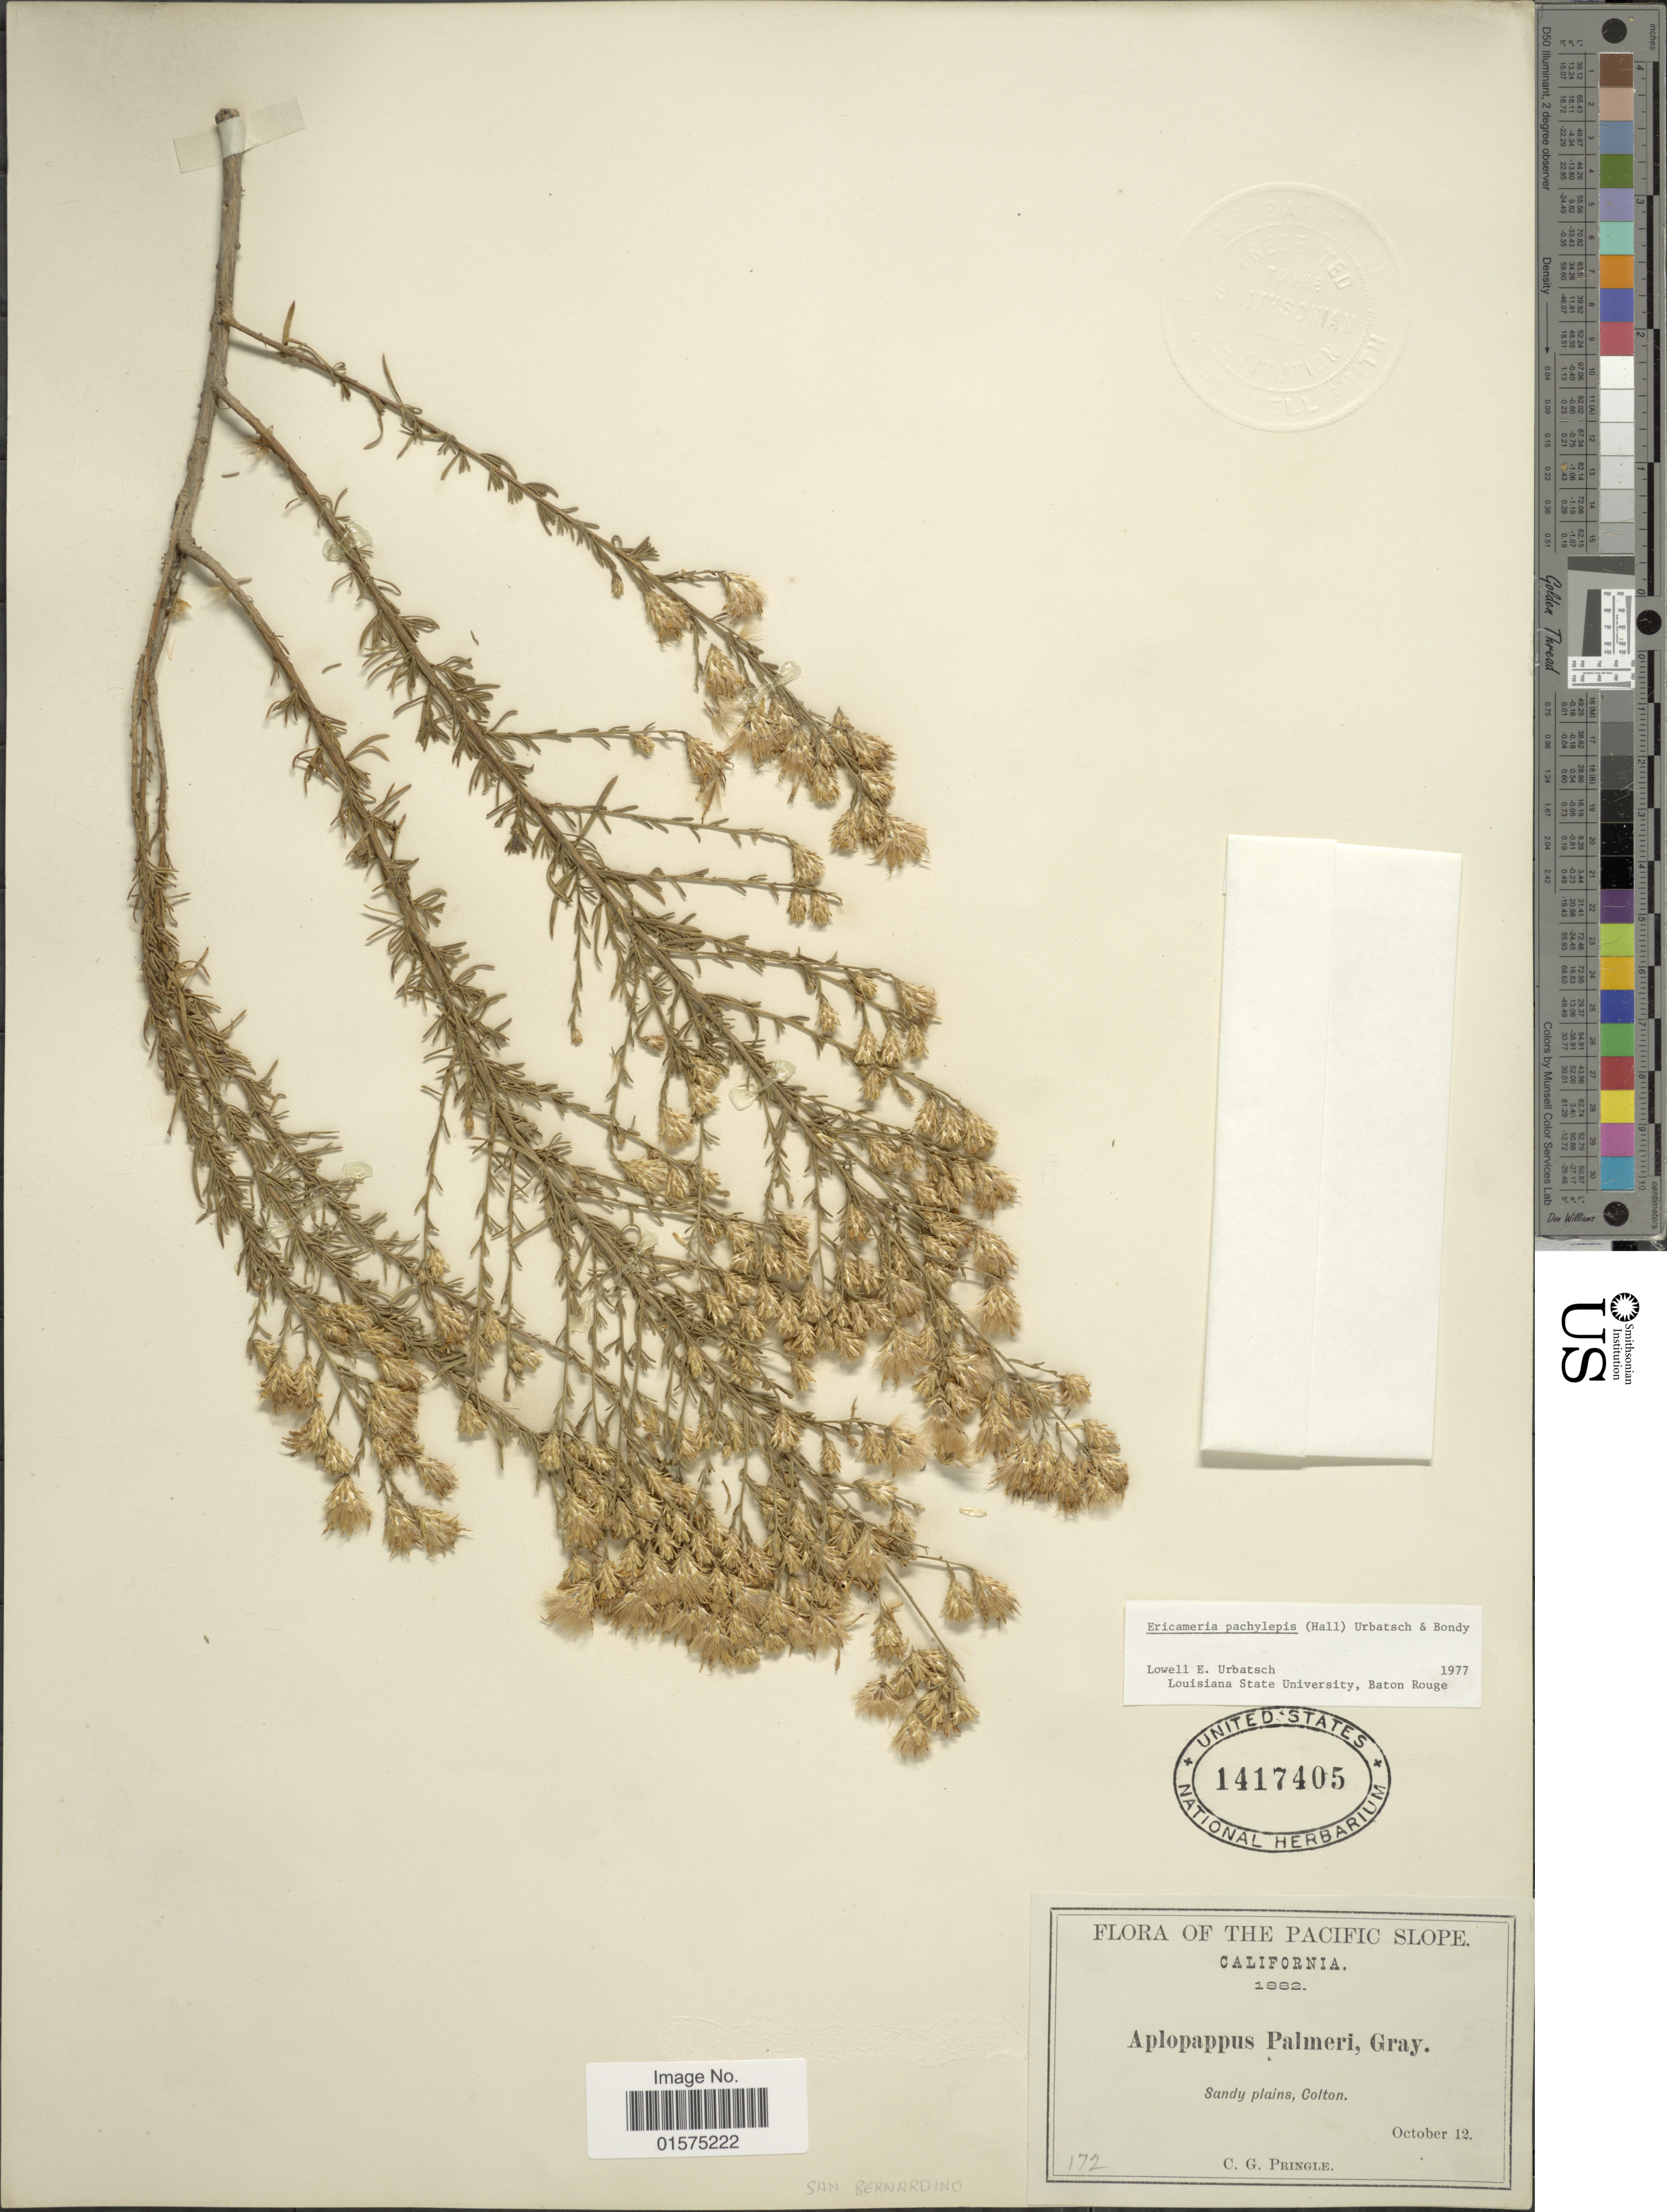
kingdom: Plantae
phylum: Tracheophyta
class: Magnoliopsida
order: Asterales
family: Asteraceae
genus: Ericameria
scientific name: Ericameria pachylepis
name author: (Hall.) Urbatsch & Bondy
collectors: C. G. Pringle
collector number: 172?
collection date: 1882-10-12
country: United States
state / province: California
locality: Pacific Slope. Sandy plains, Colton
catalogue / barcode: US 1417405